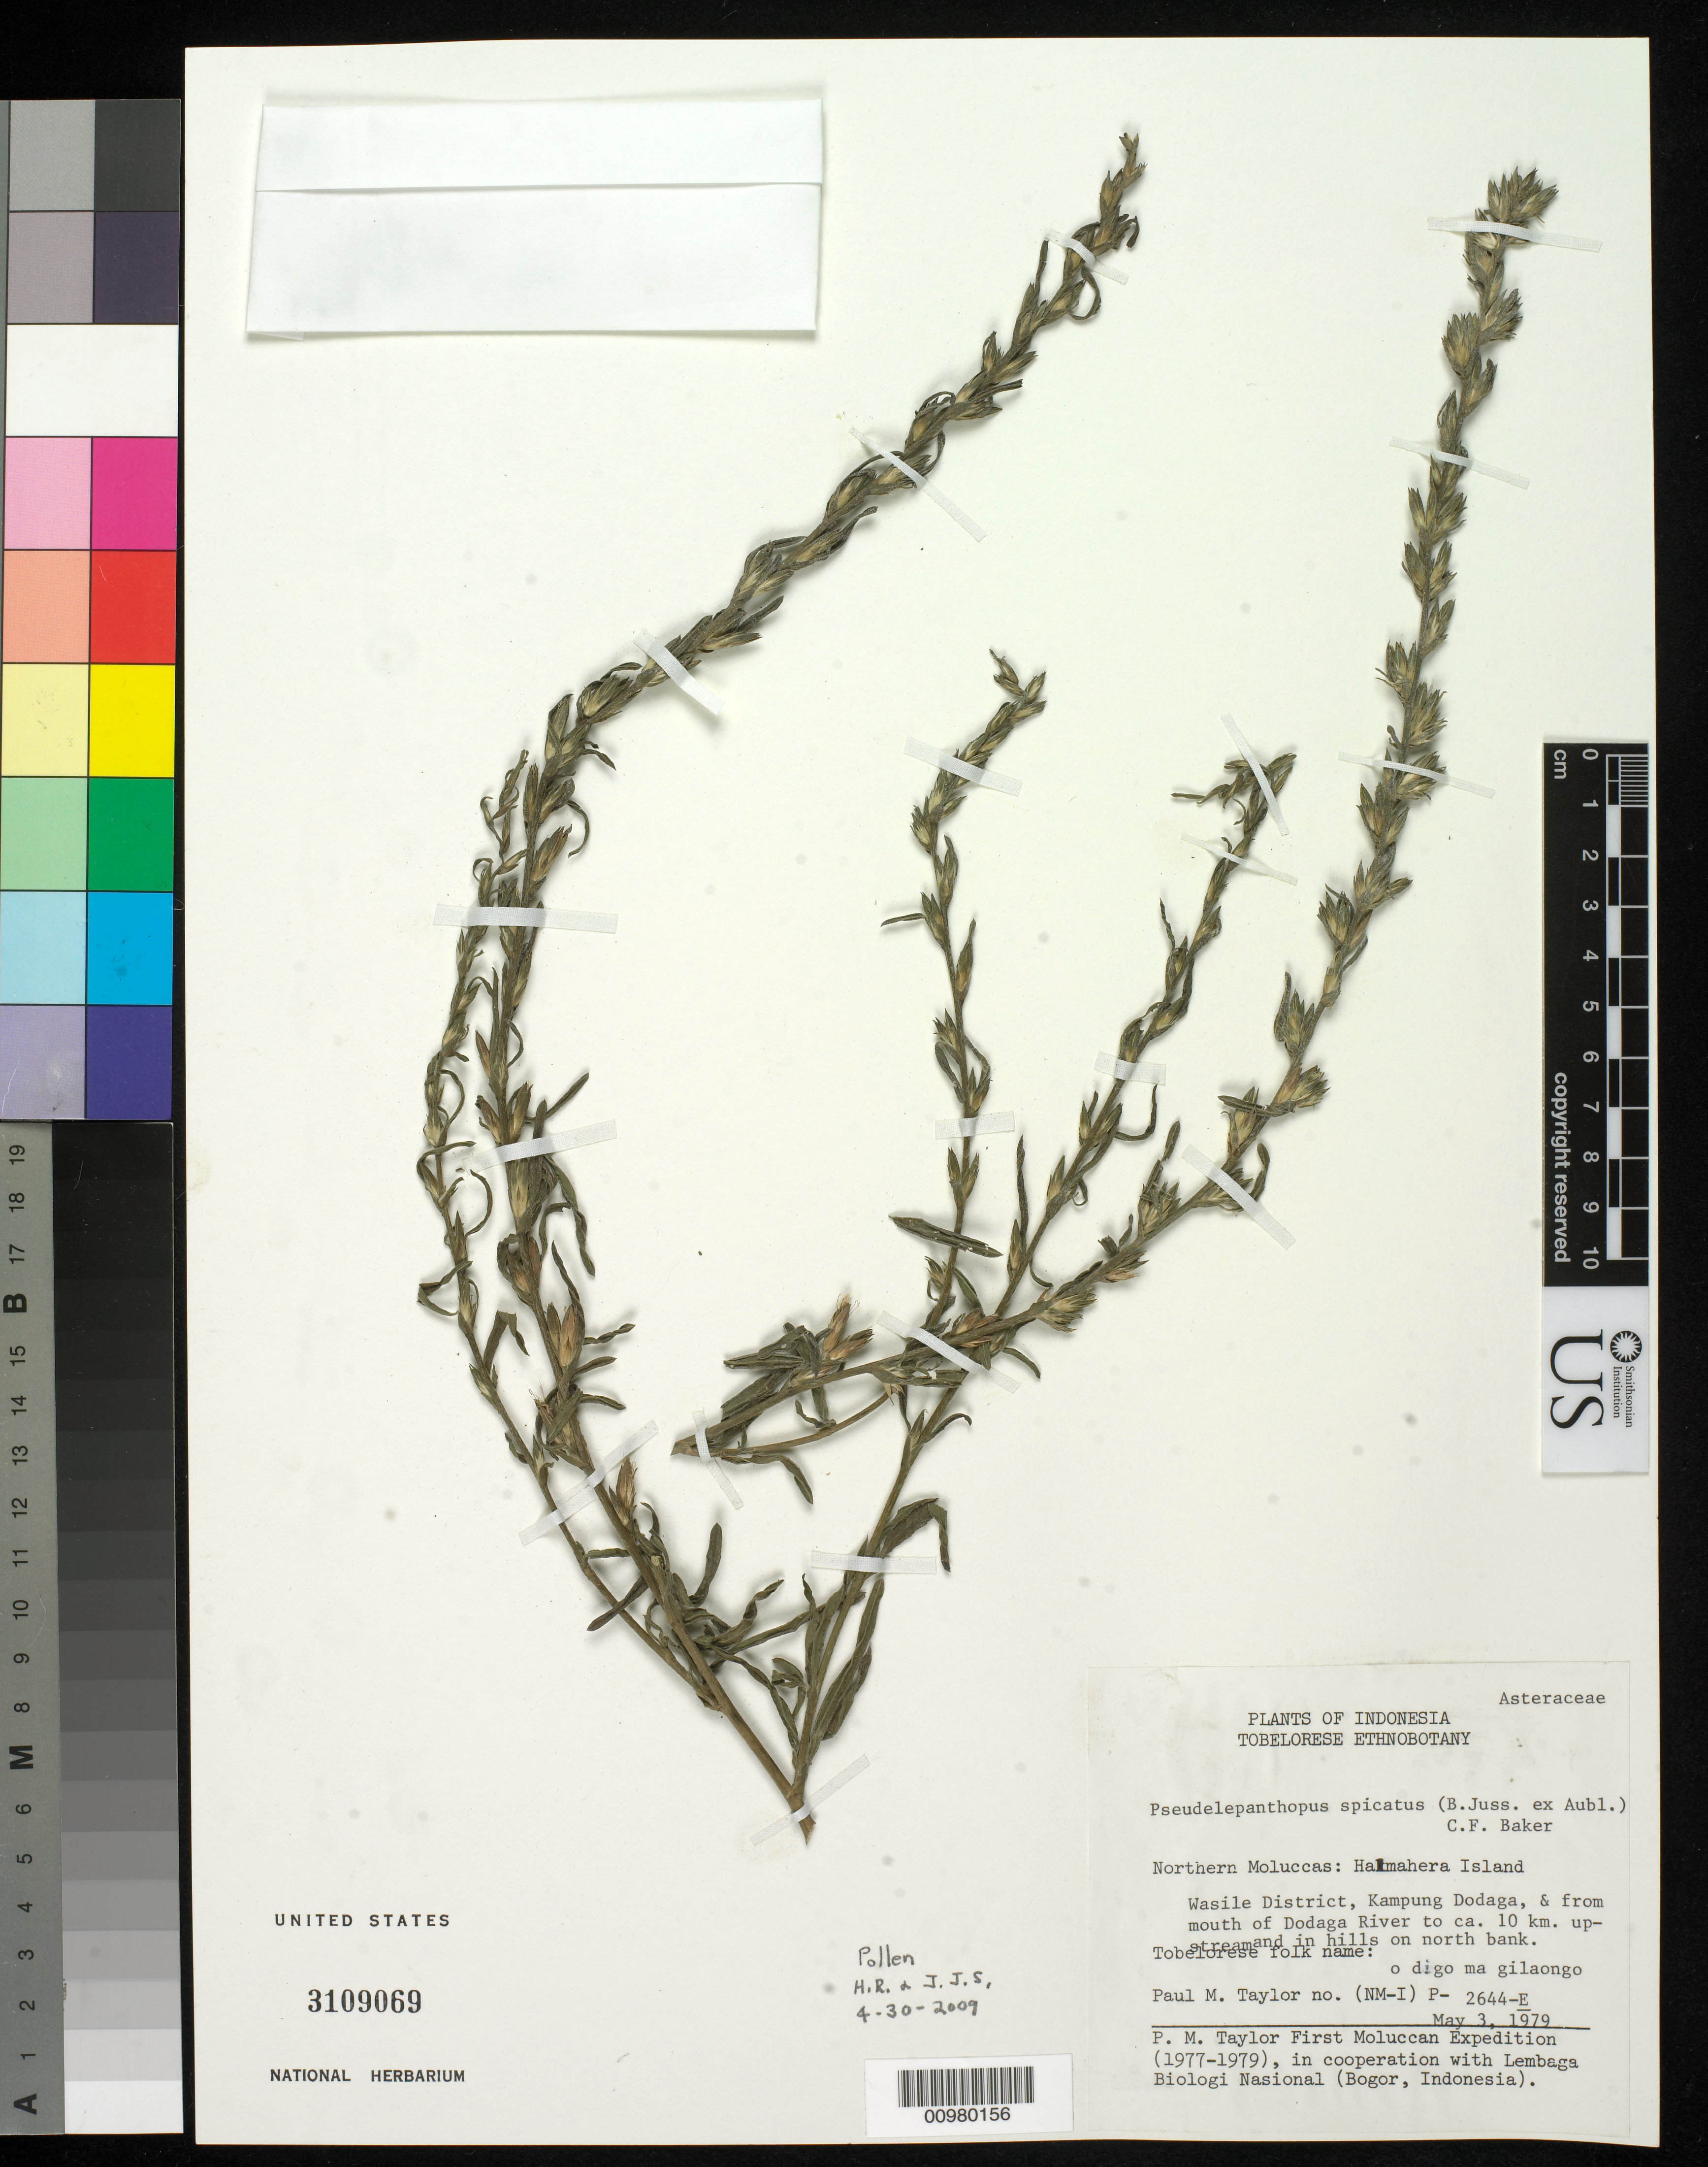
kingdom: Plantae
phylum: Tracheophyta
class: Magnoliopsida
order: Asterales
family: Asteraceae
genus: Pseudelephantopus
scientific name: Pseudelephantopus spicatus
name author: (Juss. ex Aubl.) C.F. Baker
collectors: P. M. Taylor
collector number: P 2644 E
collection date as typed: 03 May 1979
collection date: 1979-05-03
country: Indonesia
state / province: Maluku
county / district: Maluku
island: Halmahera I.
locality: Wasile District, Kampung Dodaga, & from mouth of Dodaga River to cerca 10 Km upstream and in hills on north bank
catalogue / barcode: US 3109069